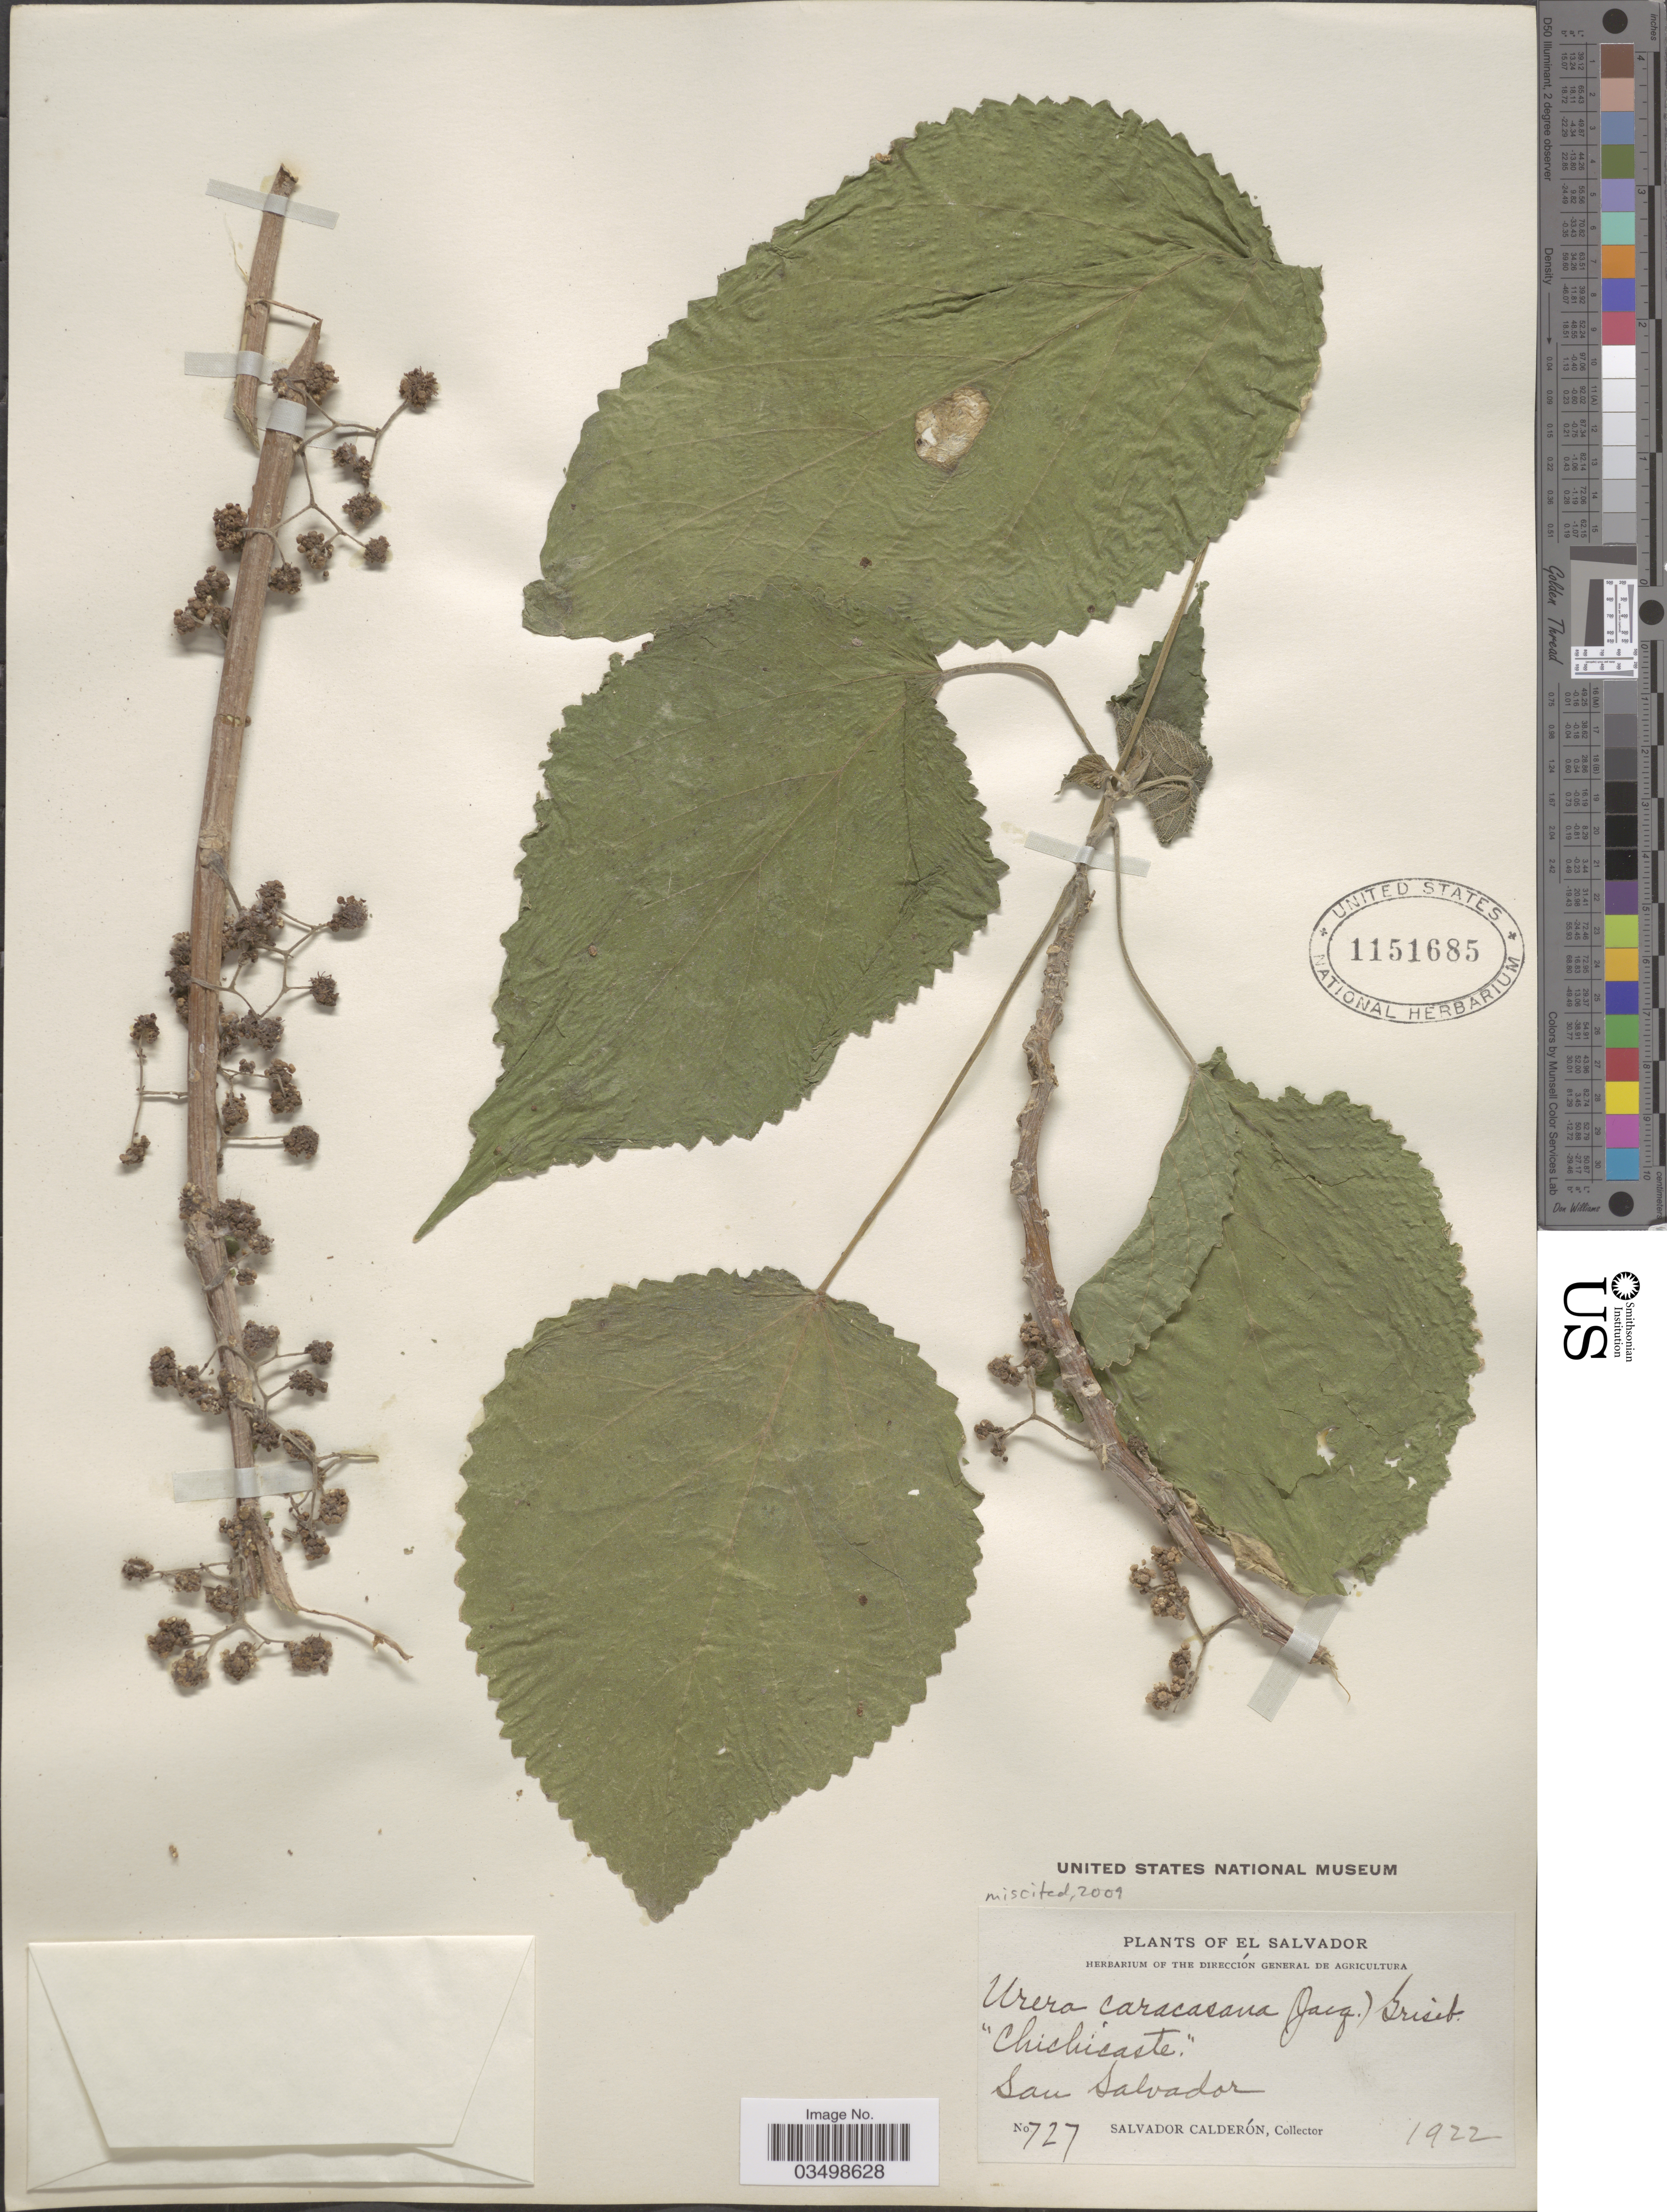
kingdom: Plantae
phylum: Tracheophyta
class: Magnoliopsida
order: Rosales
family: Urticaceae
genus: Urera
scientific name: Urera sp.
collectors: S. Calderón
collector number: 727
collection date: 1922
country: El Salvador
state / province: San Salvador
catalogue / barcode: US 1151685